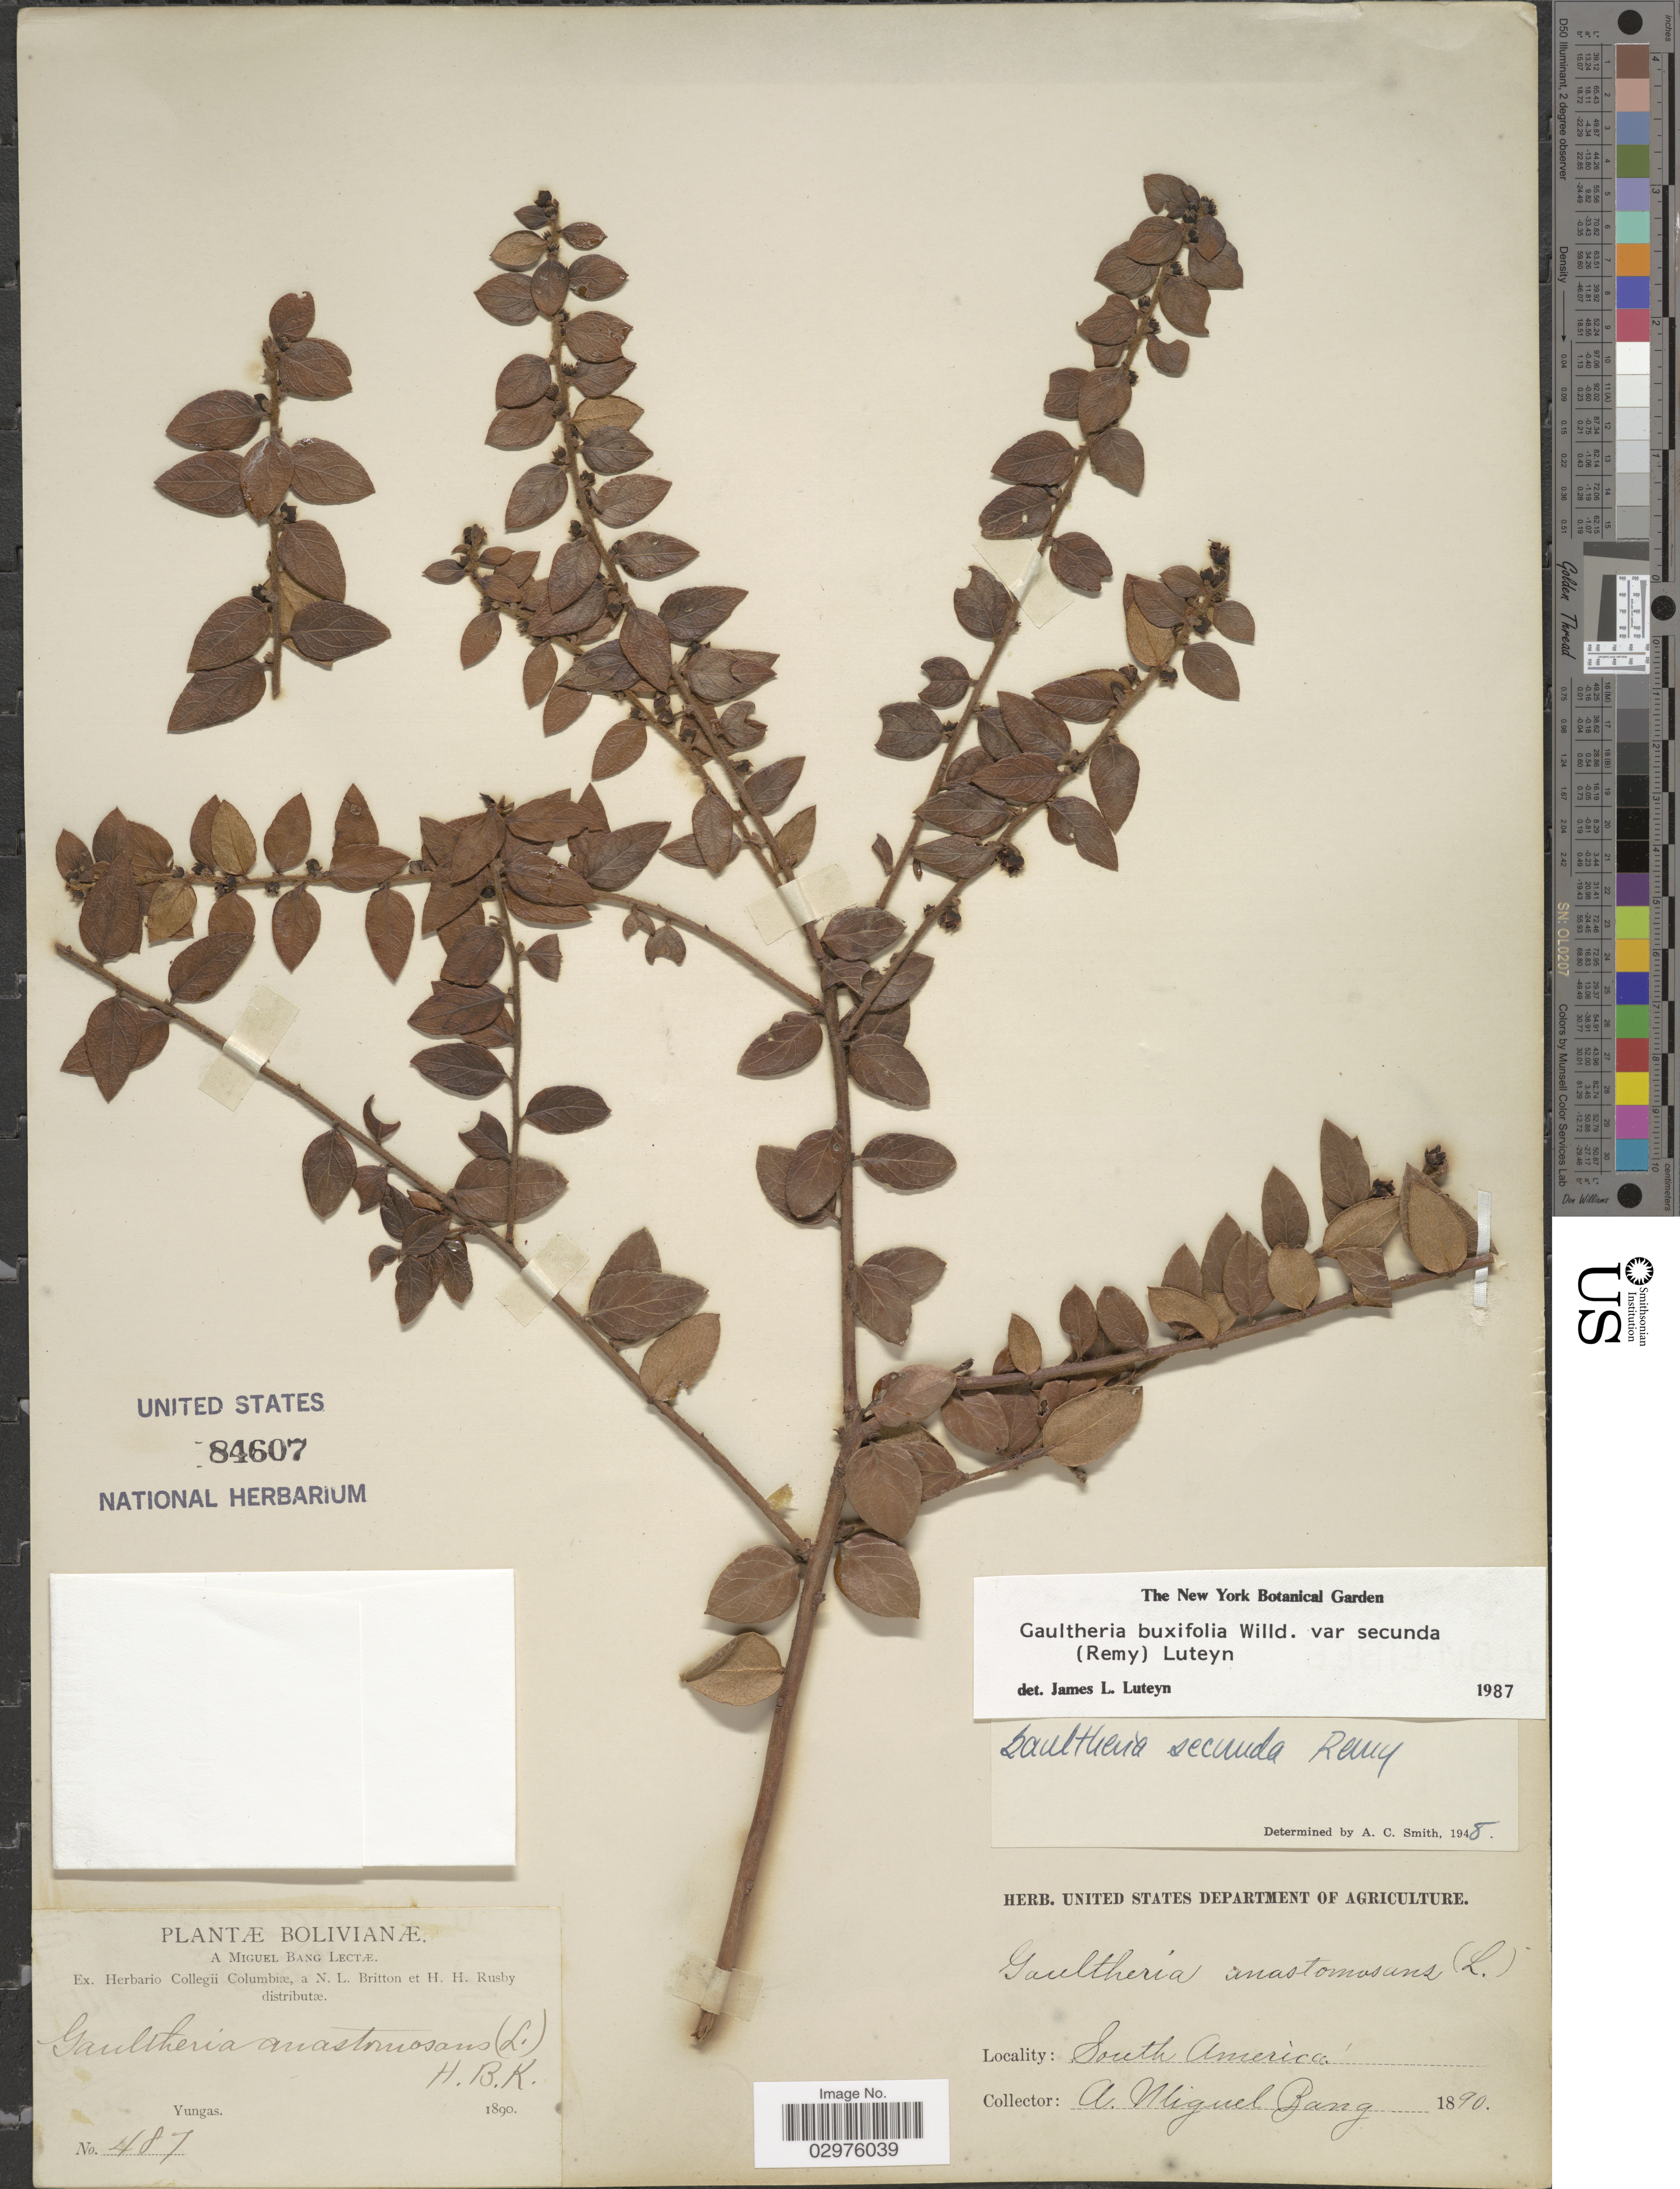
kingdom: Plantae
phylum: Tracheophyta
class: Magnoliopsida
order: Ericales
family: Ericaceae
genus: Gaultheria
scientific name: Gaultheria buxifolia var. secunda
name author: (J. Rémy) Luteyn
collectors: M. Bang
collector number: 487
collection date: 1890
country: Bolivia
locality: Yungas.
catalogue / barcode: US 84607